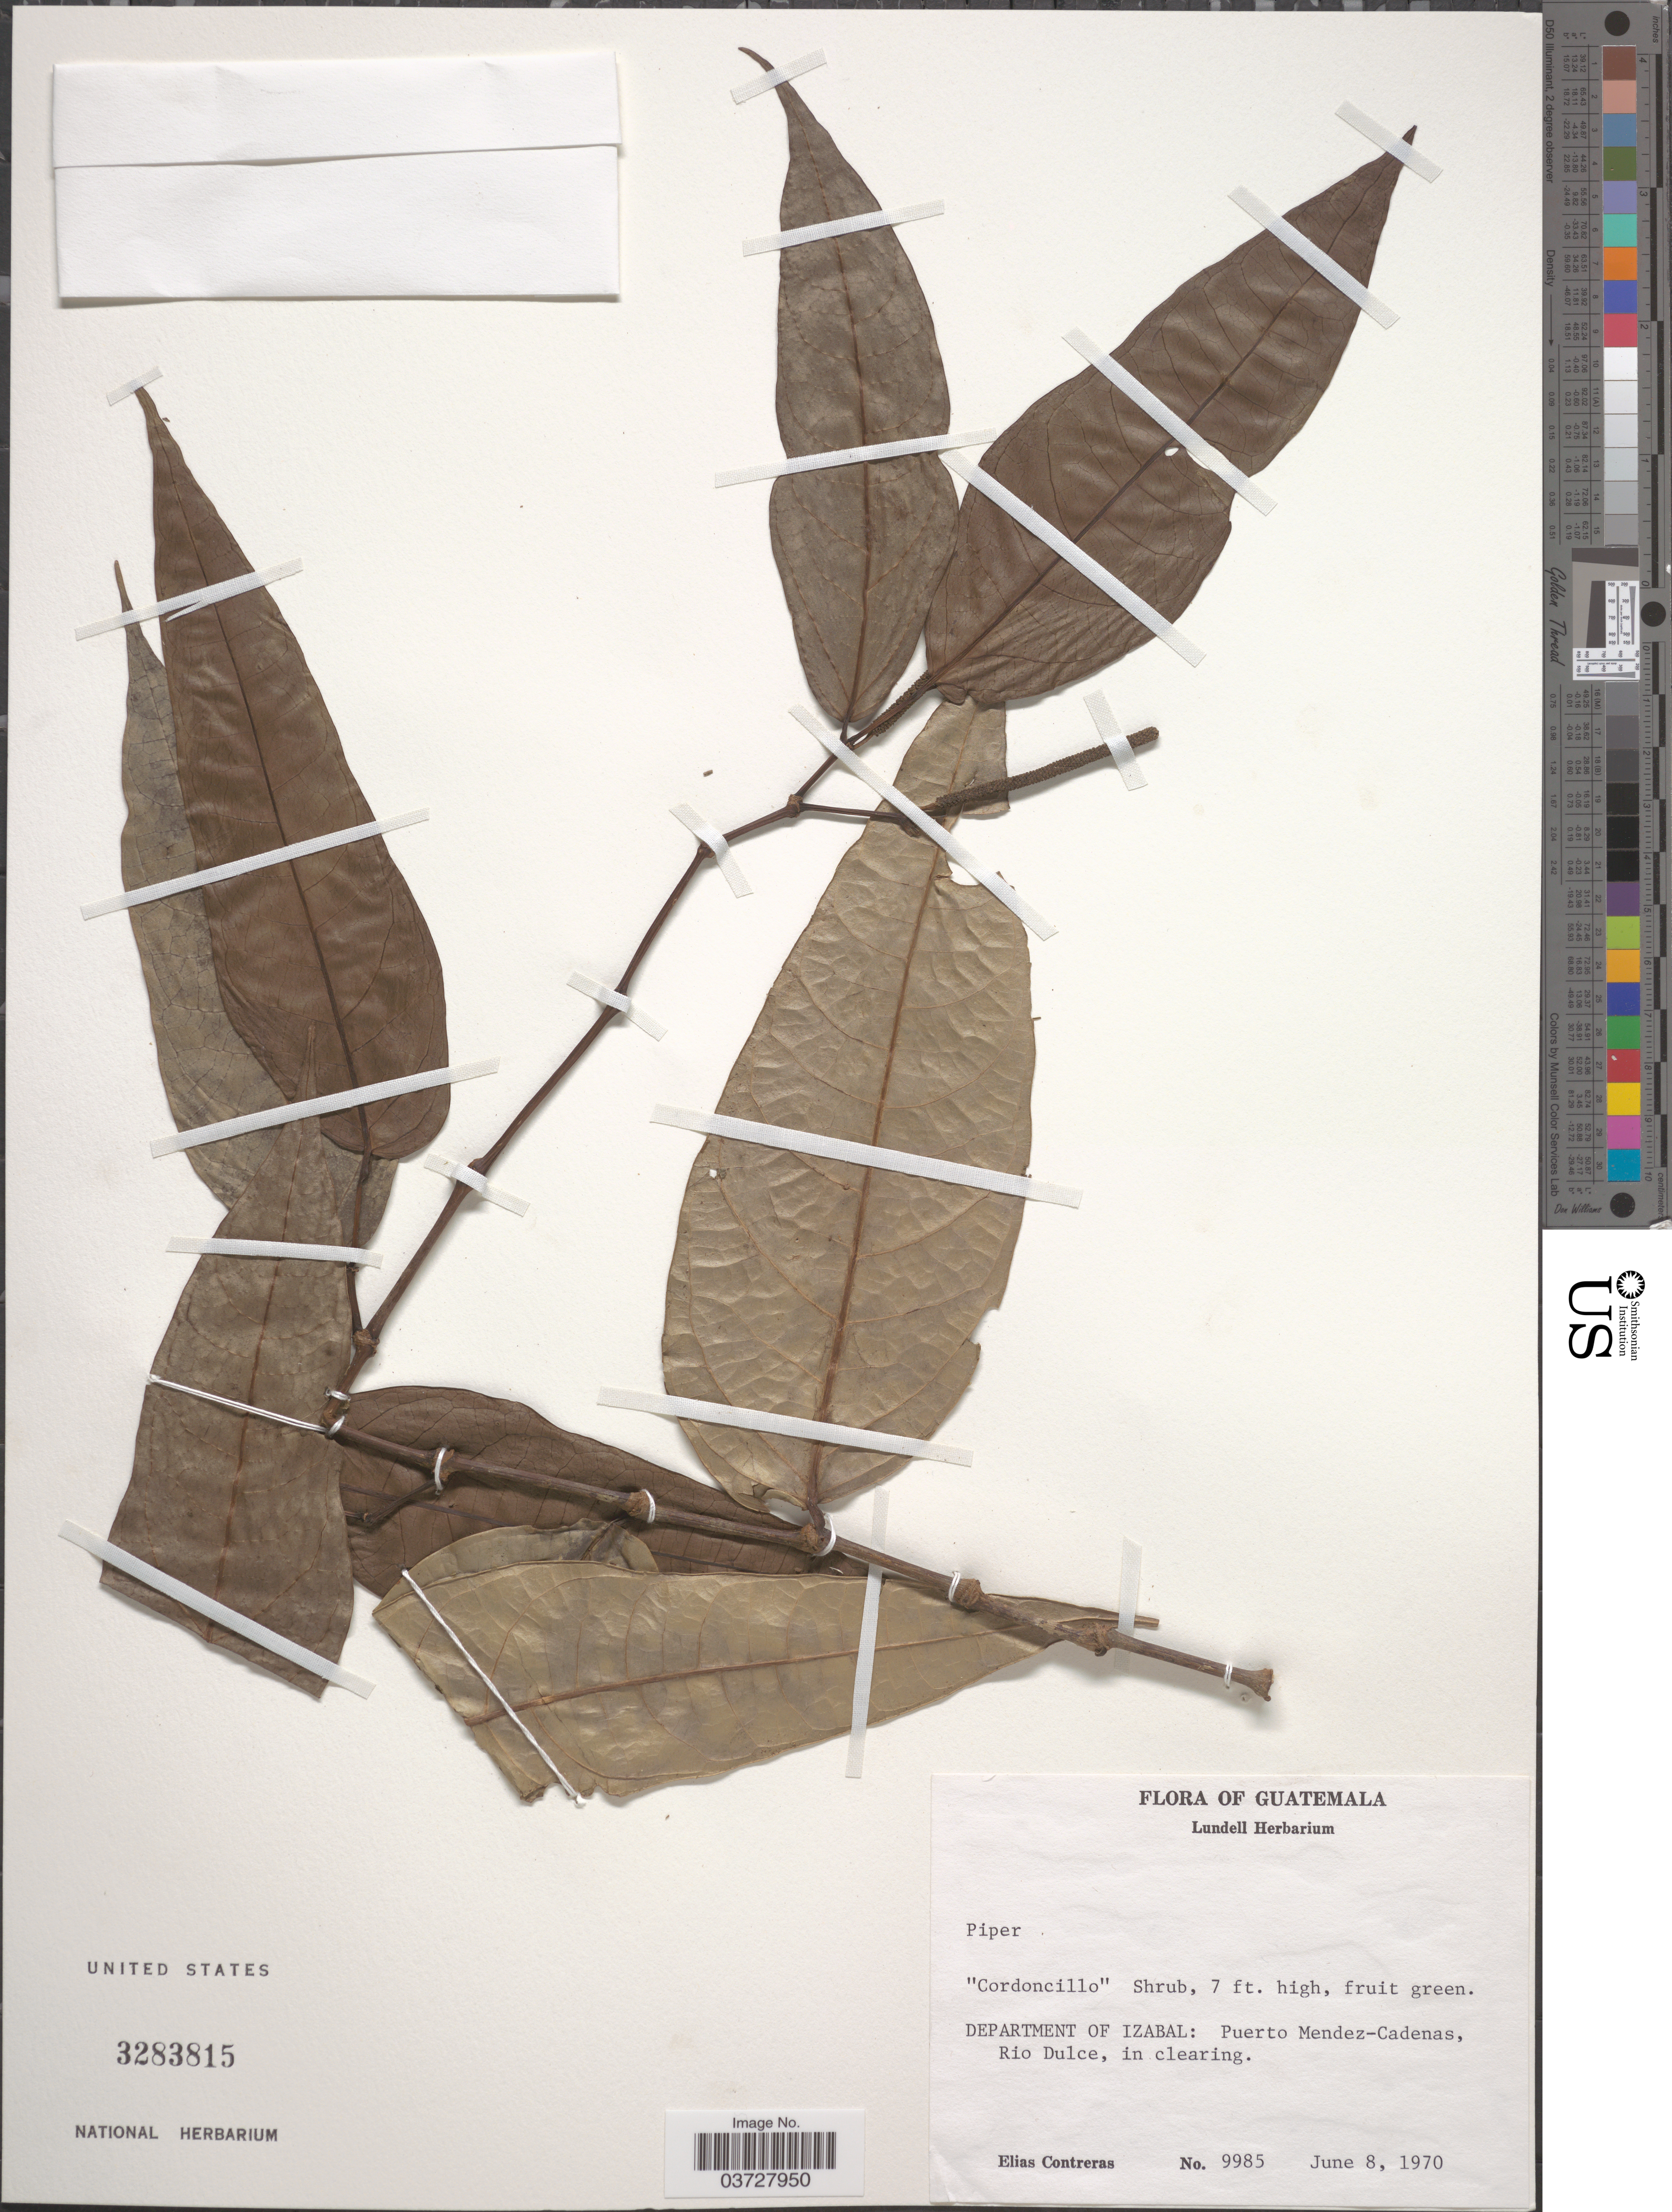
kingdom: Plantae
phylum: Tracheophyta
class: Magnoliopsida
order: Piperales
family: Piperaceae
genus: Piper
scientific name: Piper sp.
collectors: E. Contreras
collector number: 9985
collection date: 1970-06-08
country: Guatemala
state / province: Izabal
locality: Department of Izabal: Puerto Mendez-Cadenas, Rio Dulce, in clearing.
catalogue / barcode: US 3283815